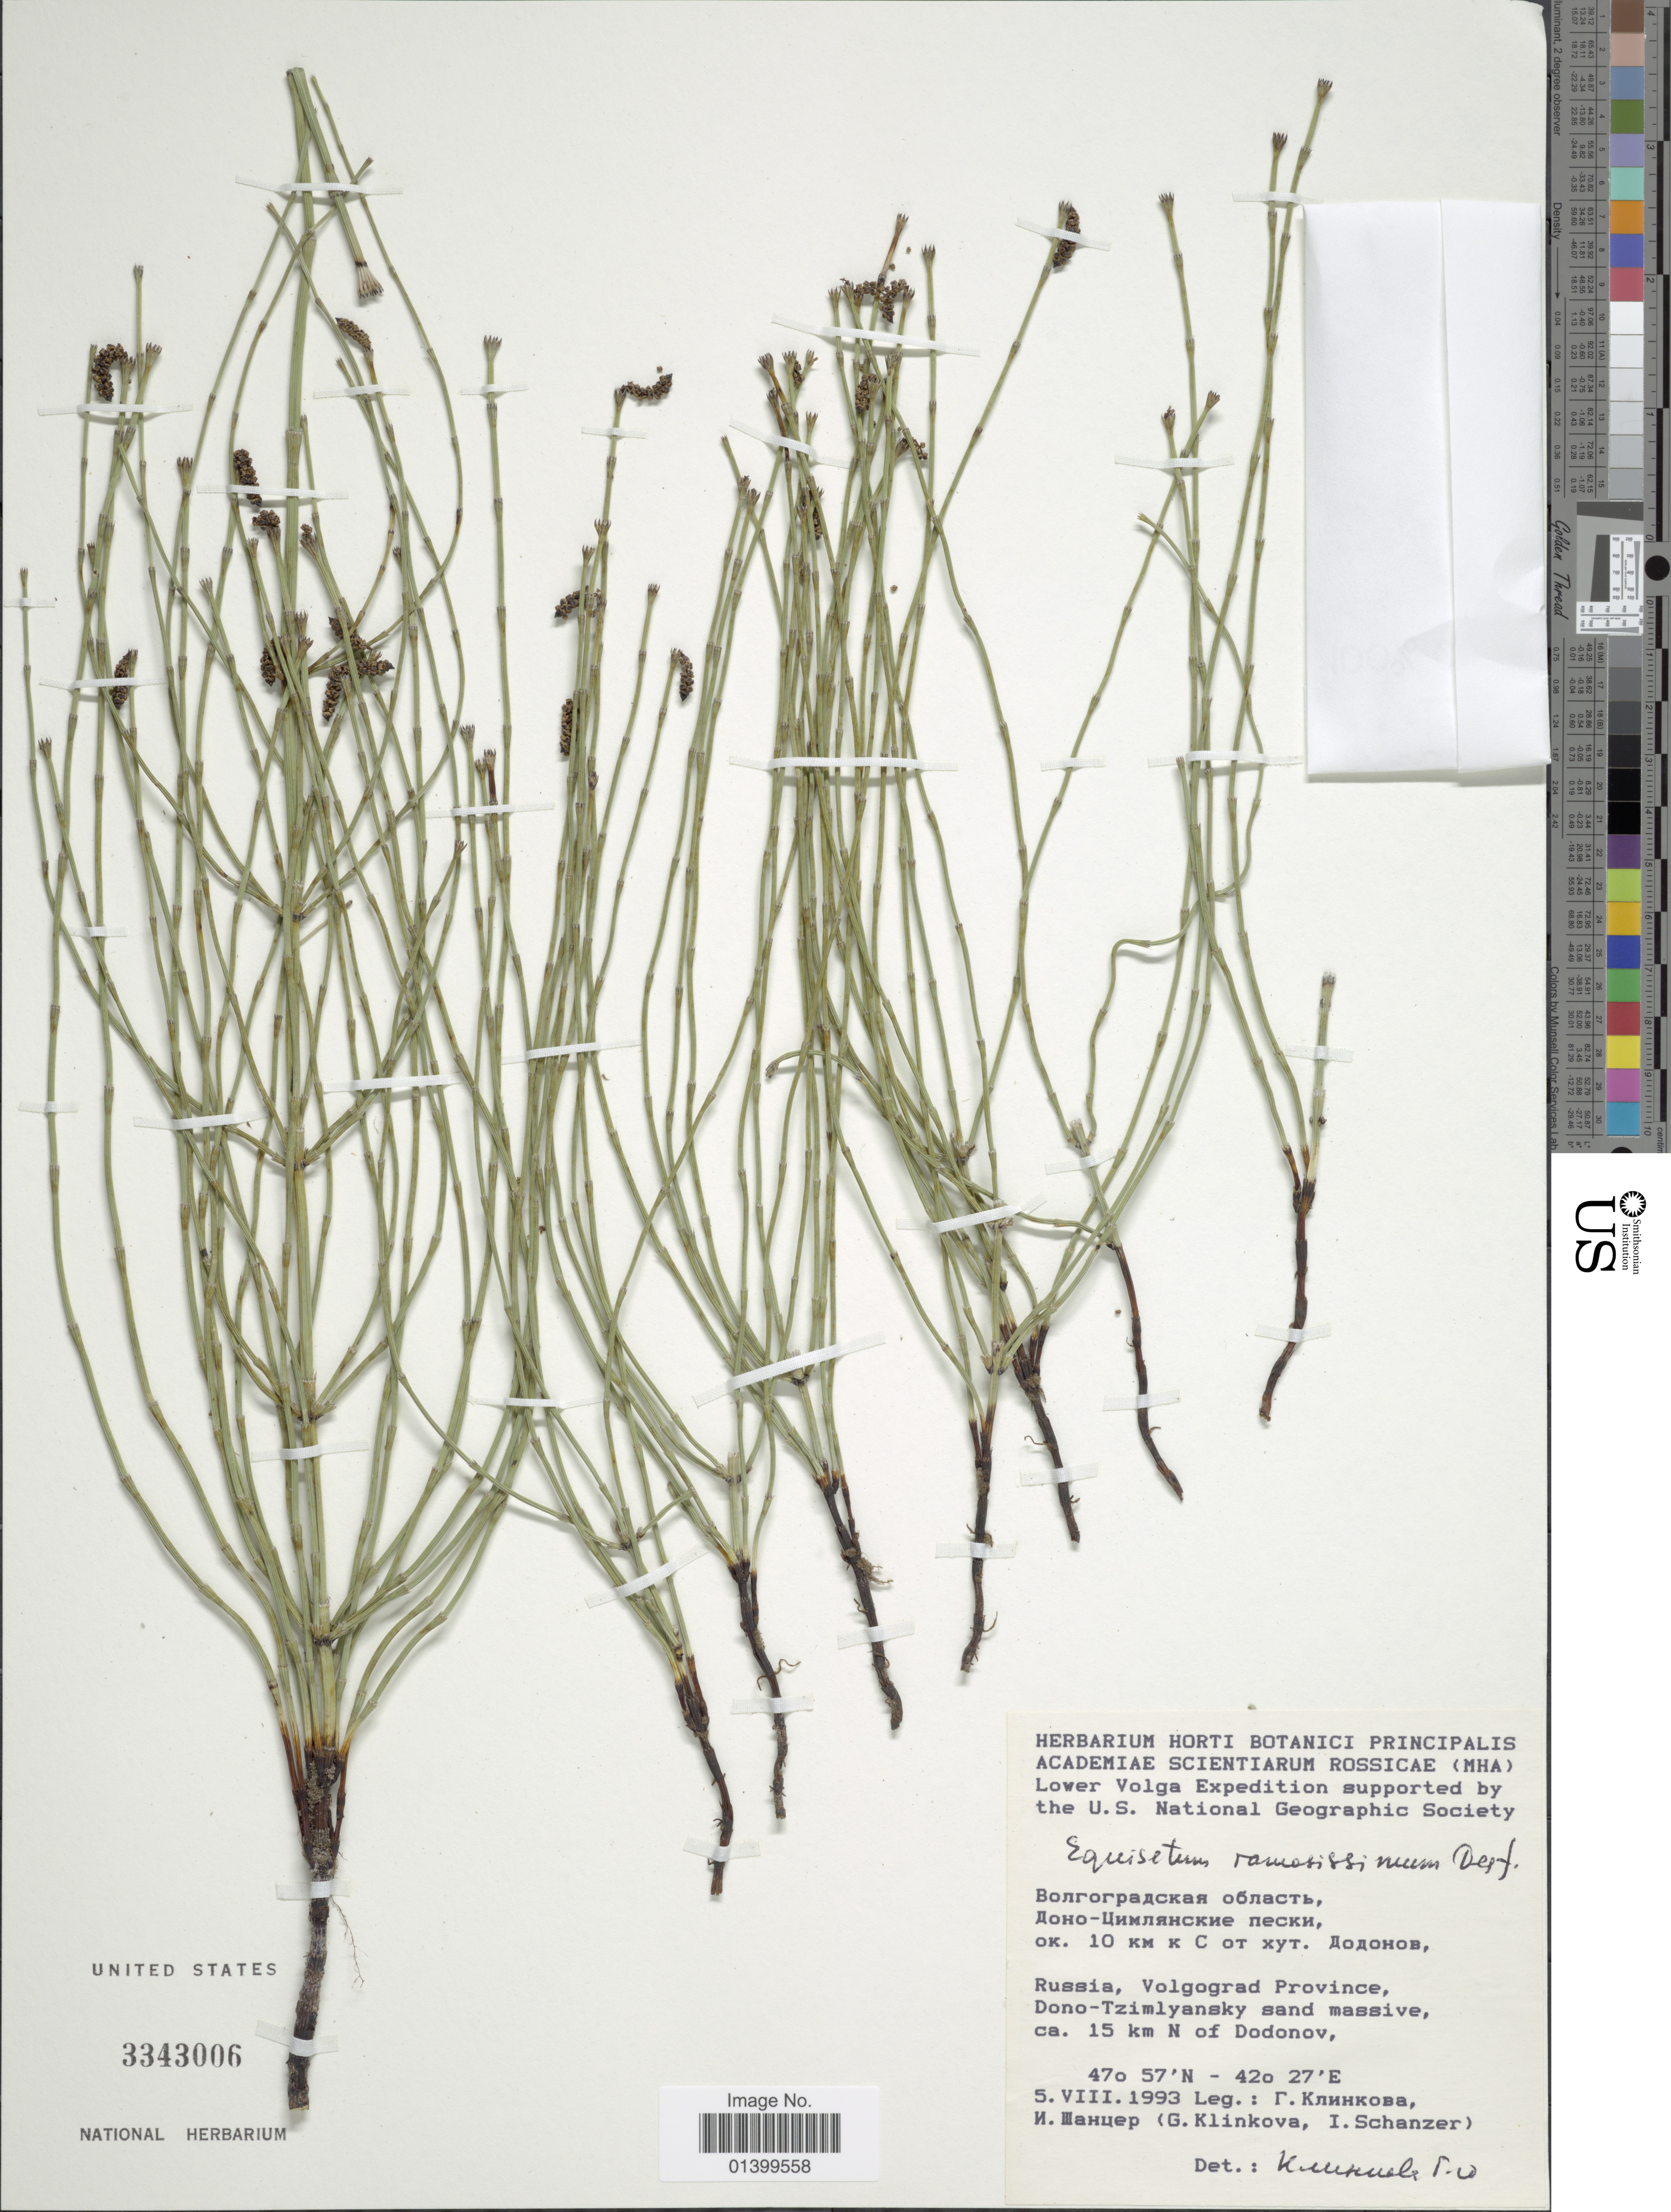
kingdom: Plantae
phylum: Tracheophyta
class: Polypodiopsida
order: Equisetales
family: Equisetaceae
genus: Equisetum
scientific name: Equisetum ramosissimum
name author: Desf.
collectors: G. Klinkova & I. Schanzer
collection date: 1993-08-05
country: Russian Federation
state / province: Volgograd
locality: Russia, Volgograd Province, Dono-Tzimlyansky sand massive, ca. 15 km N of Dodonov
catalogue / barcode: US 3343006